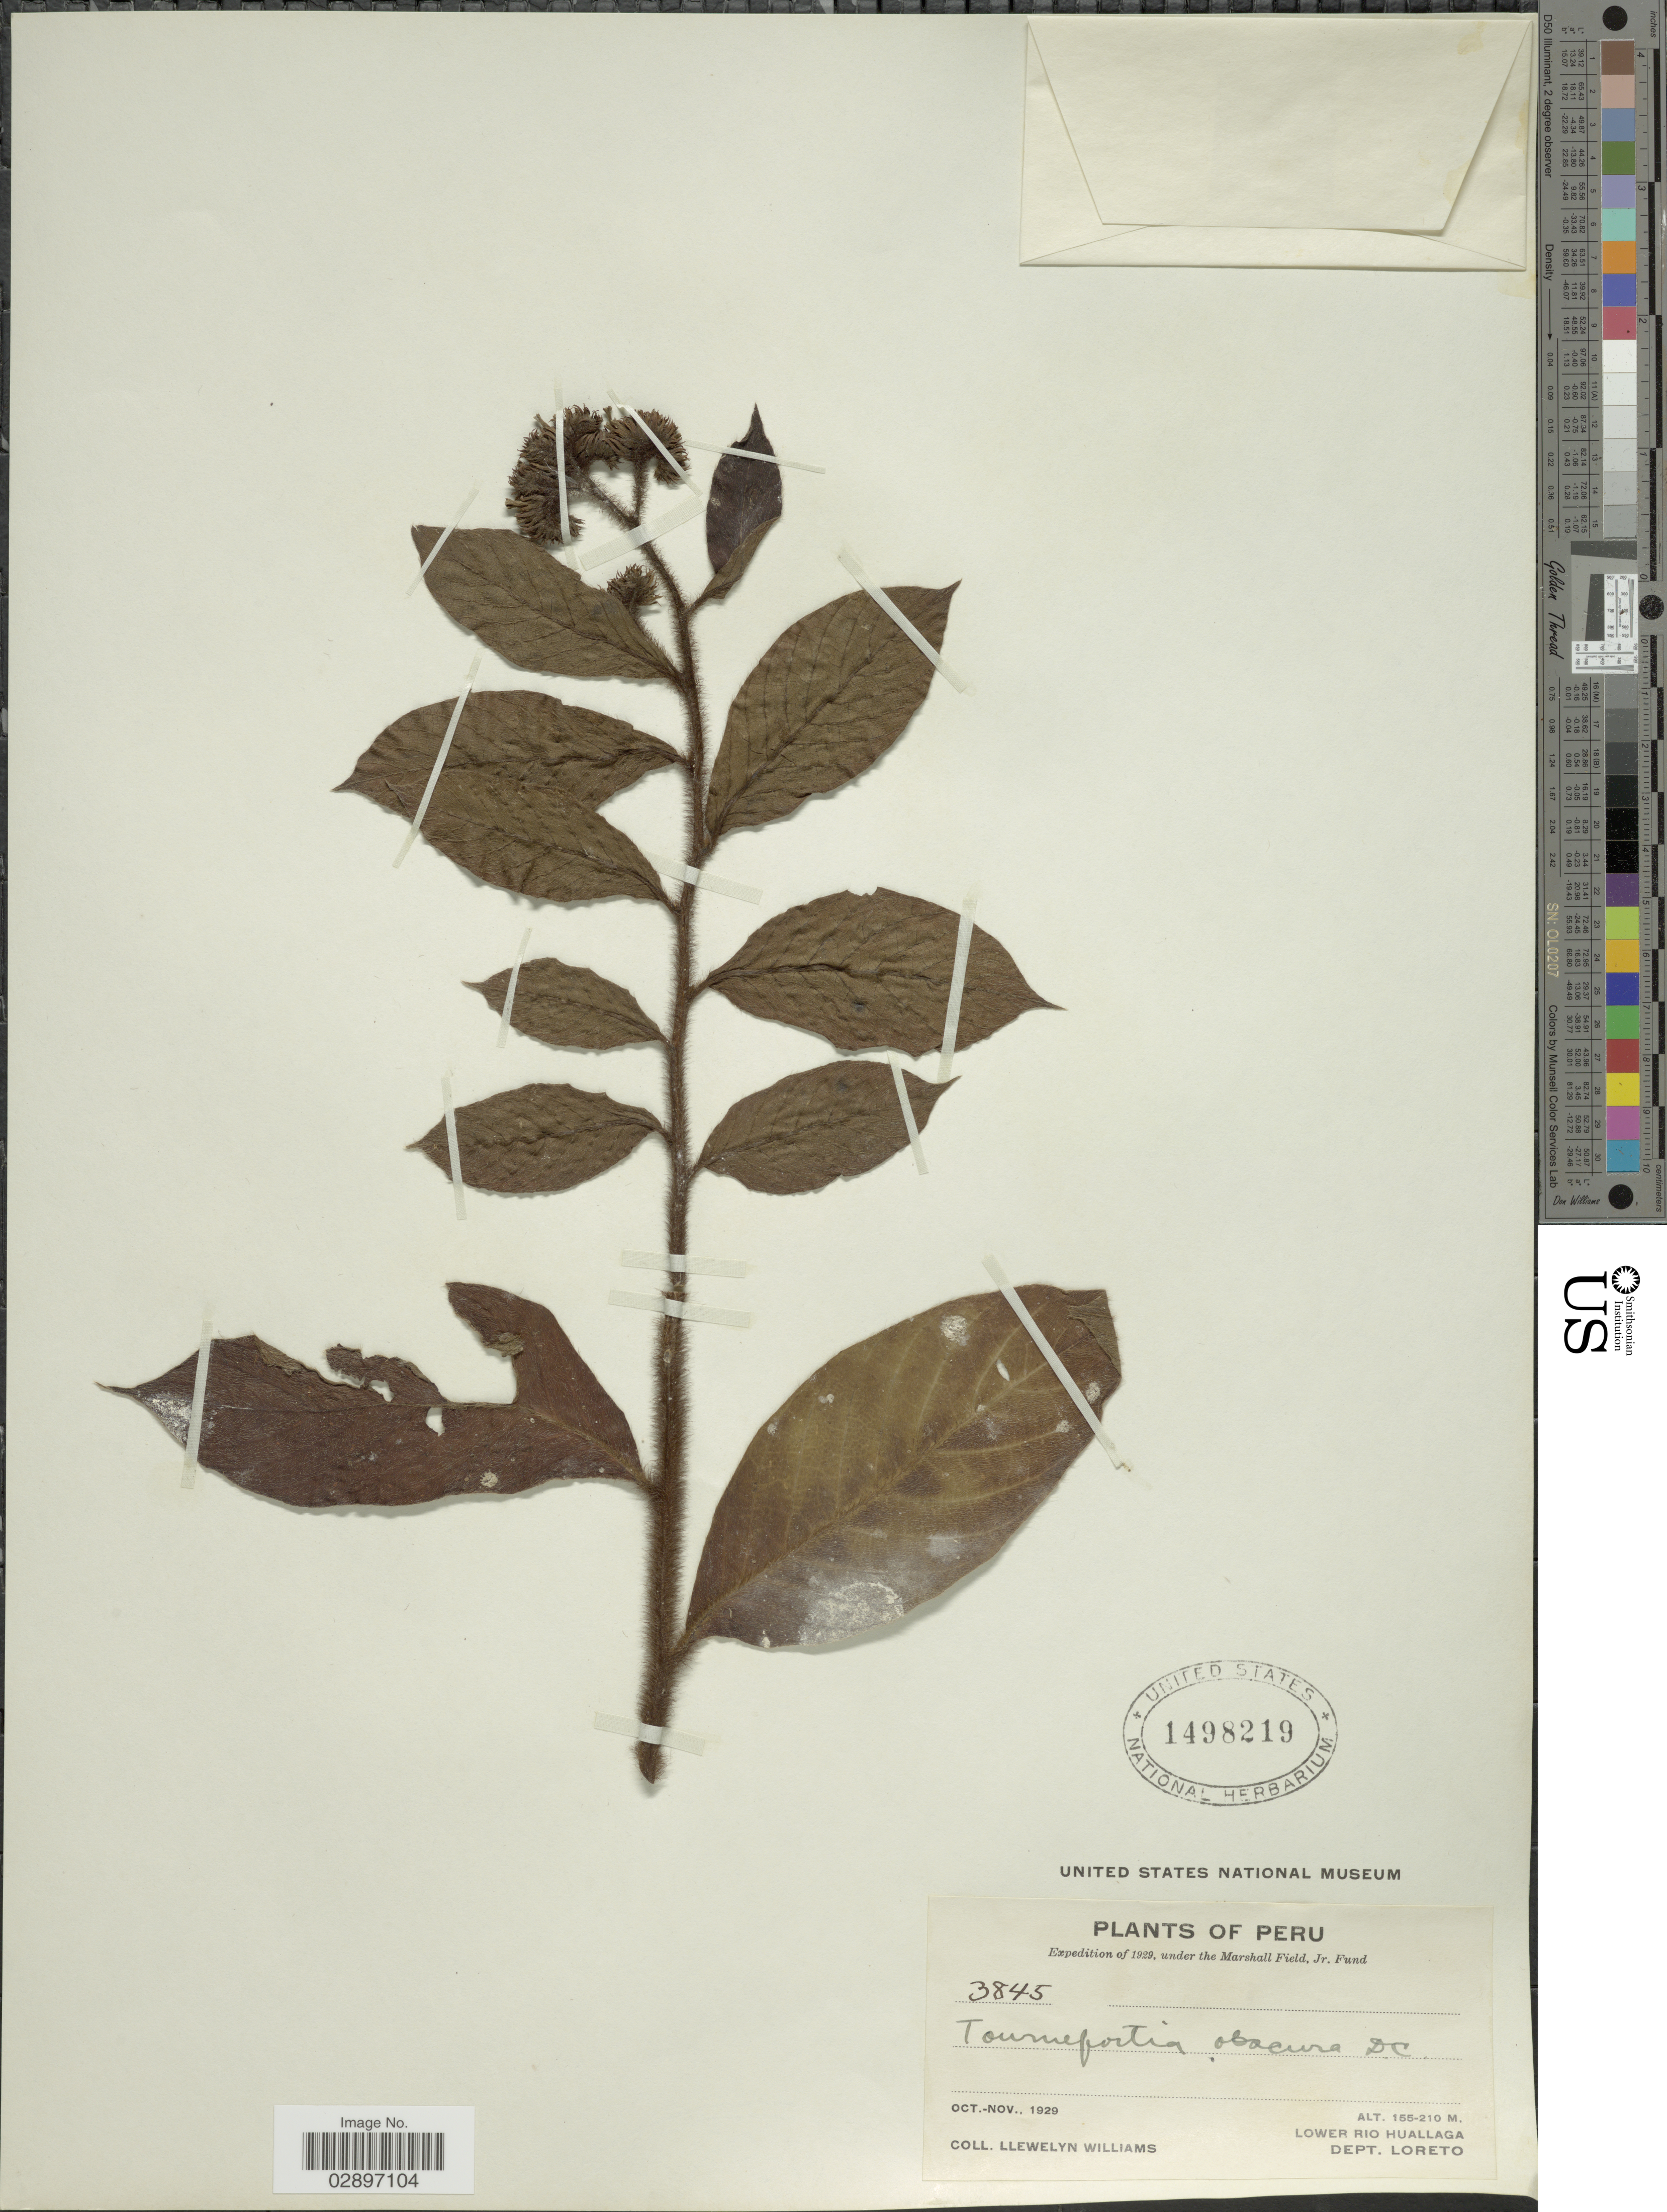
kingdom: Plantae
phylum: Tracheophyta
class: Magnoliopsida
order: Boraginales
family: Heliotropiaceae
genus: Tournefortia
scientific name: Tournefortia cuspidata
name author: Kunth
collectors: Ll. Williams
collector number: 3845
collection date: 1929-10/1929-11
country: Peru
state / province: Loreto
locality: Lower Rio Huallaga. Dept. Loreto.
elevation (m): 155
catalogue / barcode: US 1498219